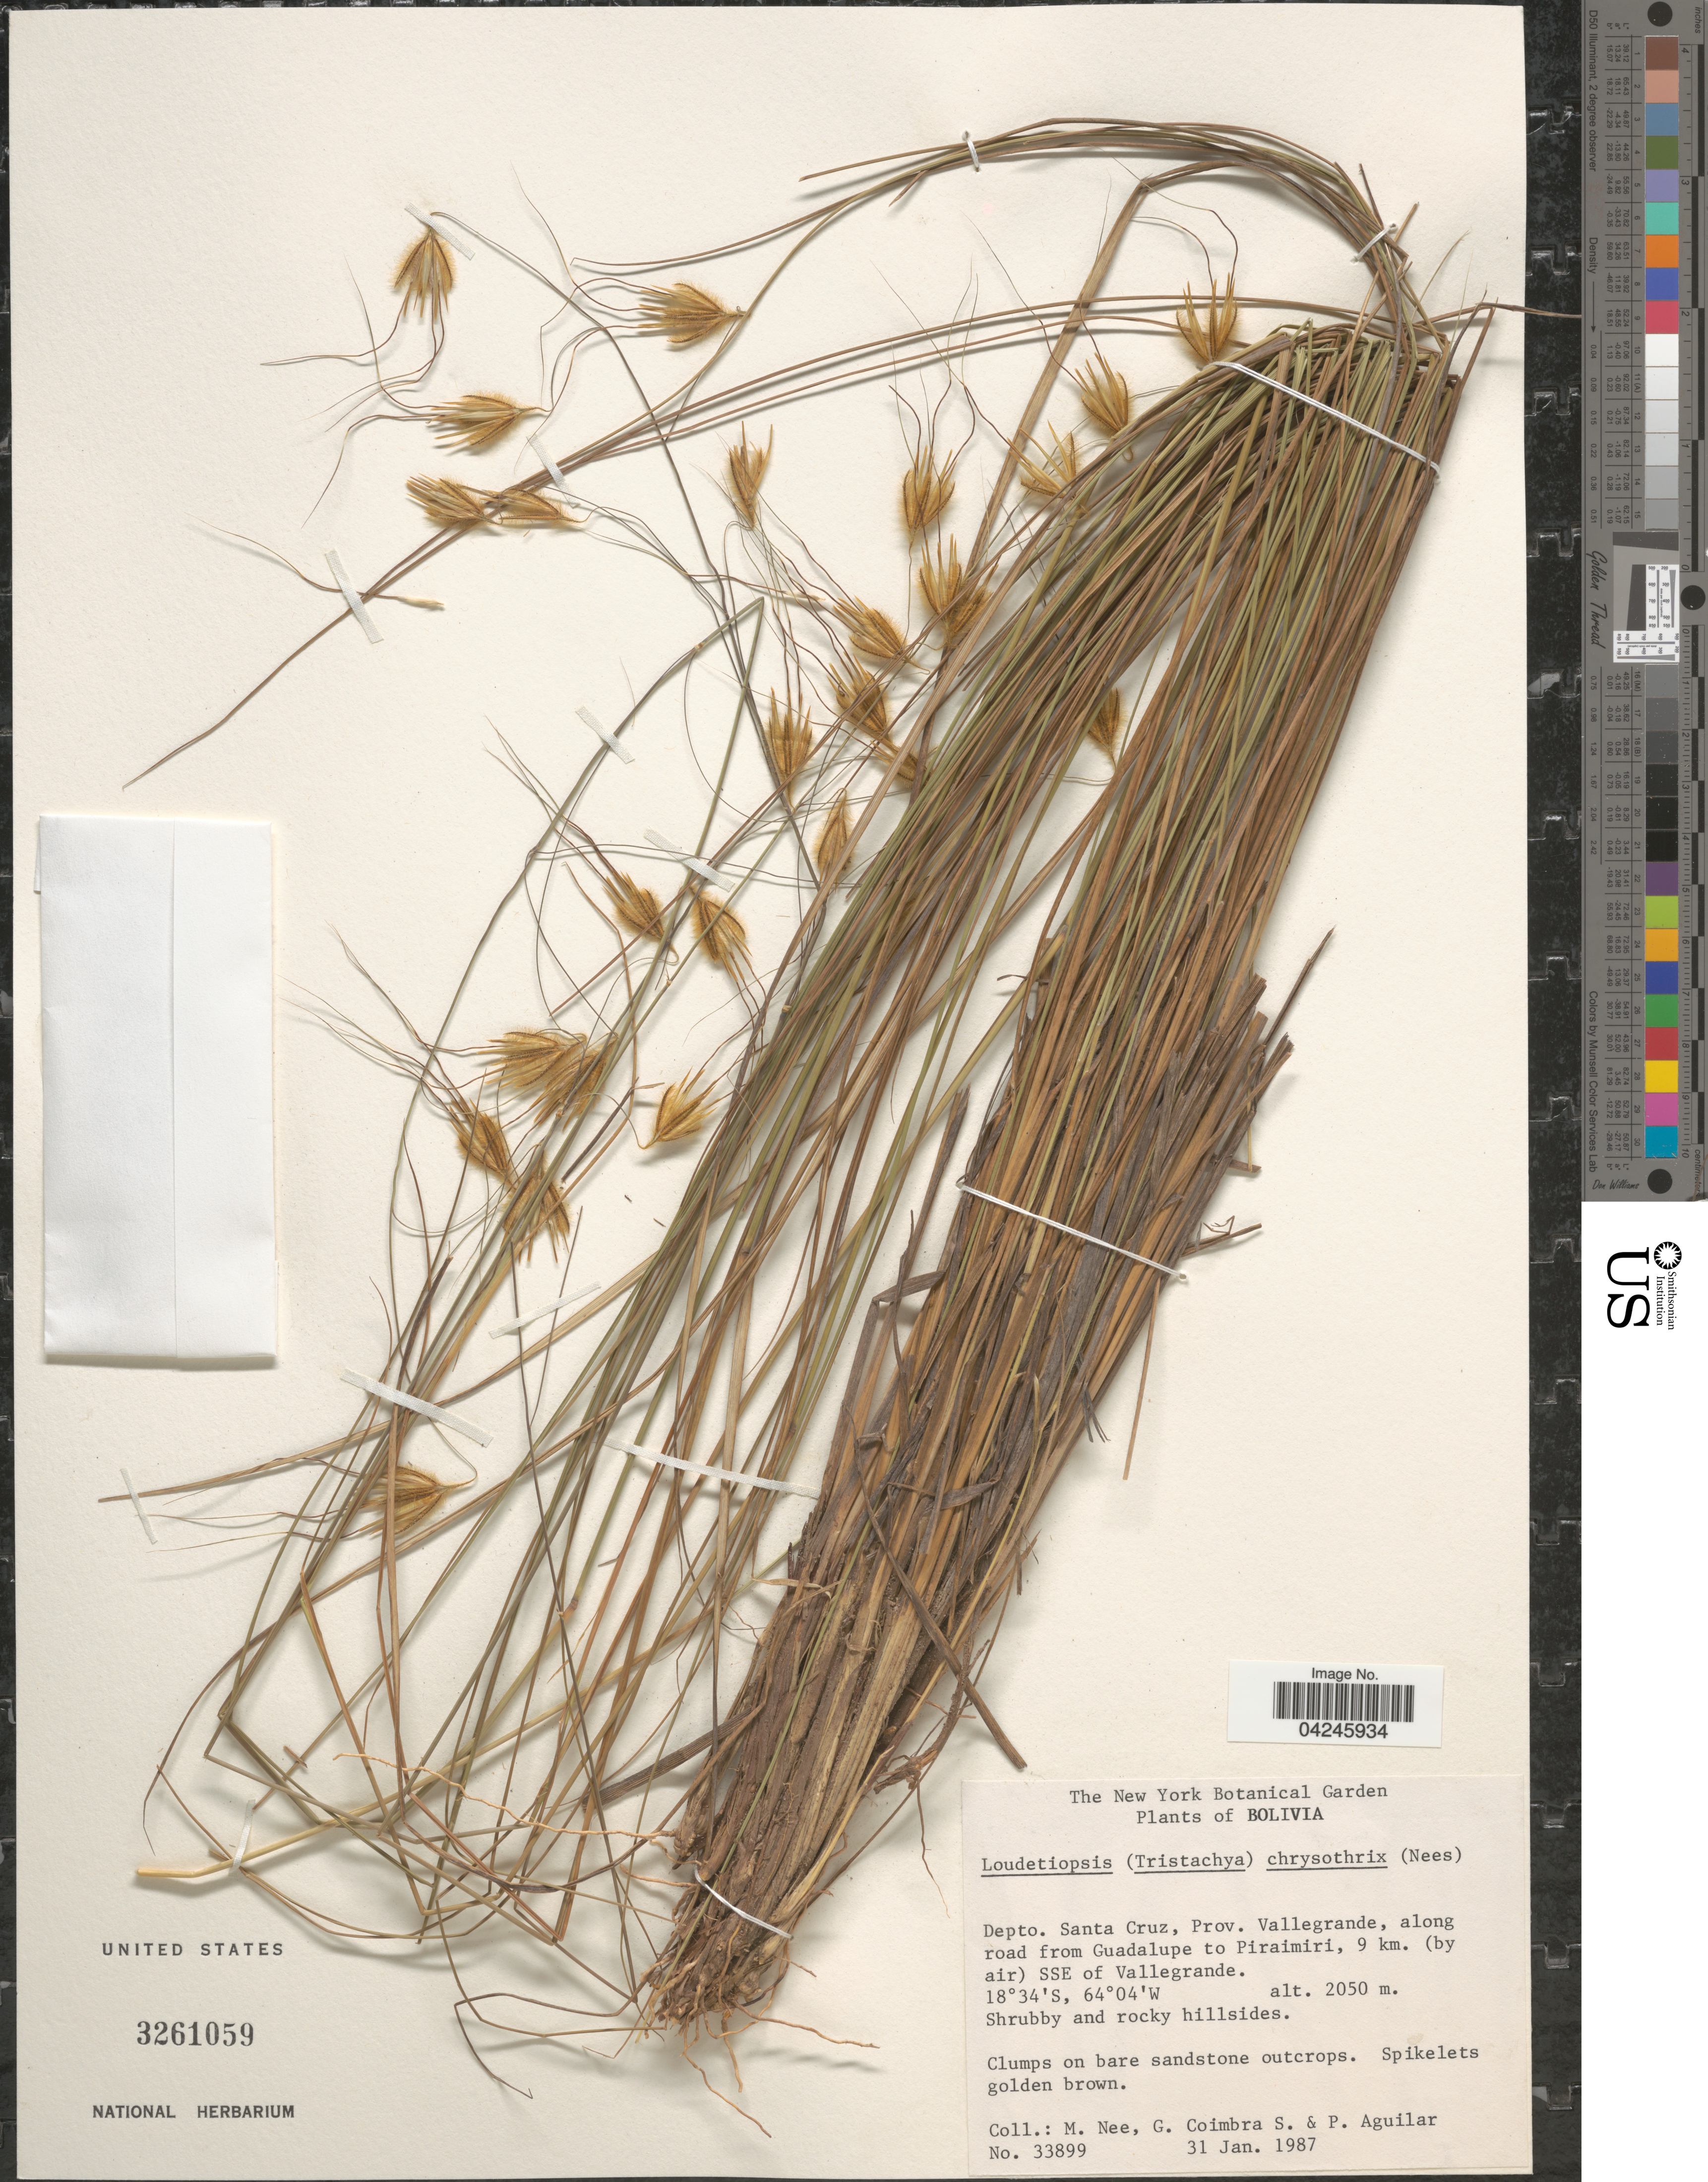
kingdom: Plantae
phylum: Tracheophyta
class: Liliopsida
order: Poales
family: Poaceae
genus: Loudetiopsis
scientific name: Loudetiopsis chrysothrix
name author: (Nees) Conert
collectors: M. Nee, G. Coimbra, S. Aguilar & P. Aguilar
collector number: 33899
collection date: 1987-01-31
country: Bolivia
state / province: Santa Cruz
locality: Depto. Santa Cruz, Prov. Vallegrande, along road from Guadalupe to Piraimiri, 9 km. (by air) SSE of Vallegrande.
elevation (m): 2050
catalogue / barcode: US 3261059